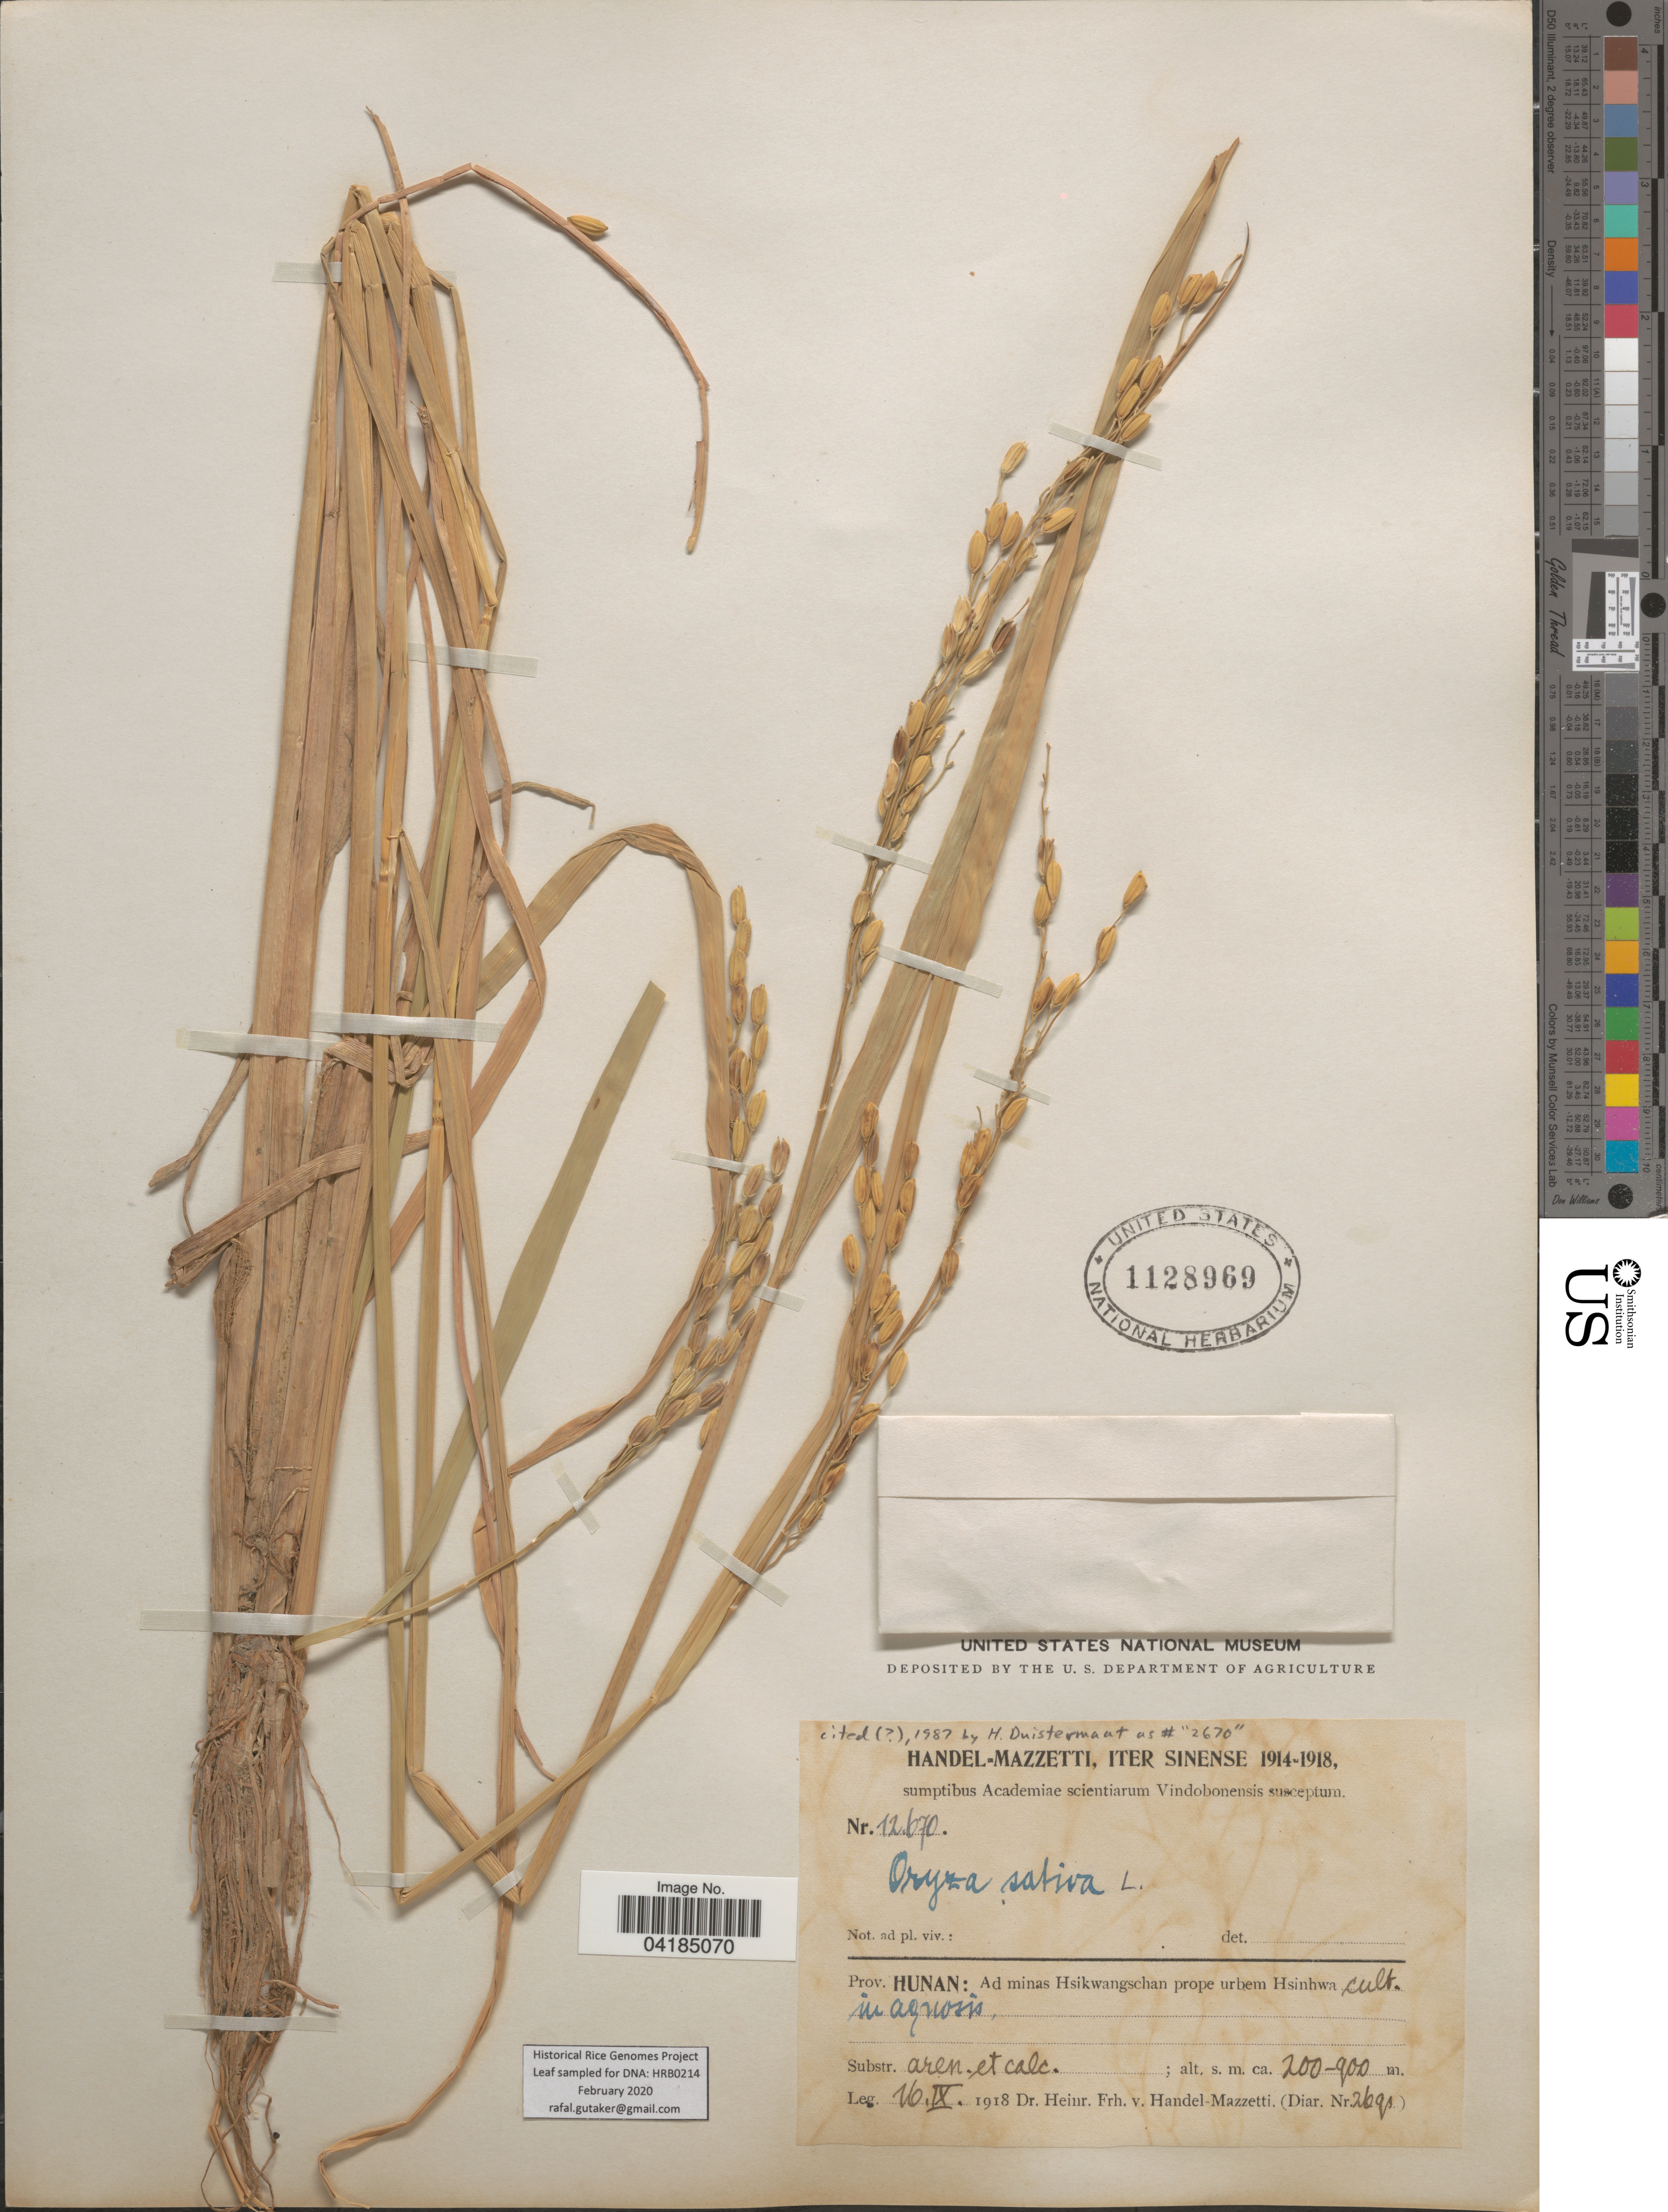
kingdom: Plantae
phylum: Tracheophyta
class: Liliopsida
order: Poales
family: Poaceae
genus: Oryza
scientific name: Oryza sativa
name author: L.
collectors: H. Handel-Mazzetti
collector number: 2691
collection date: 1918-09-16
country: China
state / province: Hunan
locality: Handel-Mazzetti, Iter Sinense 1914-1918. Ad minas Hsikwangschan prope urbem Hsinhwa.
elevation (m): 200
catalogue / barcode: US 1128969